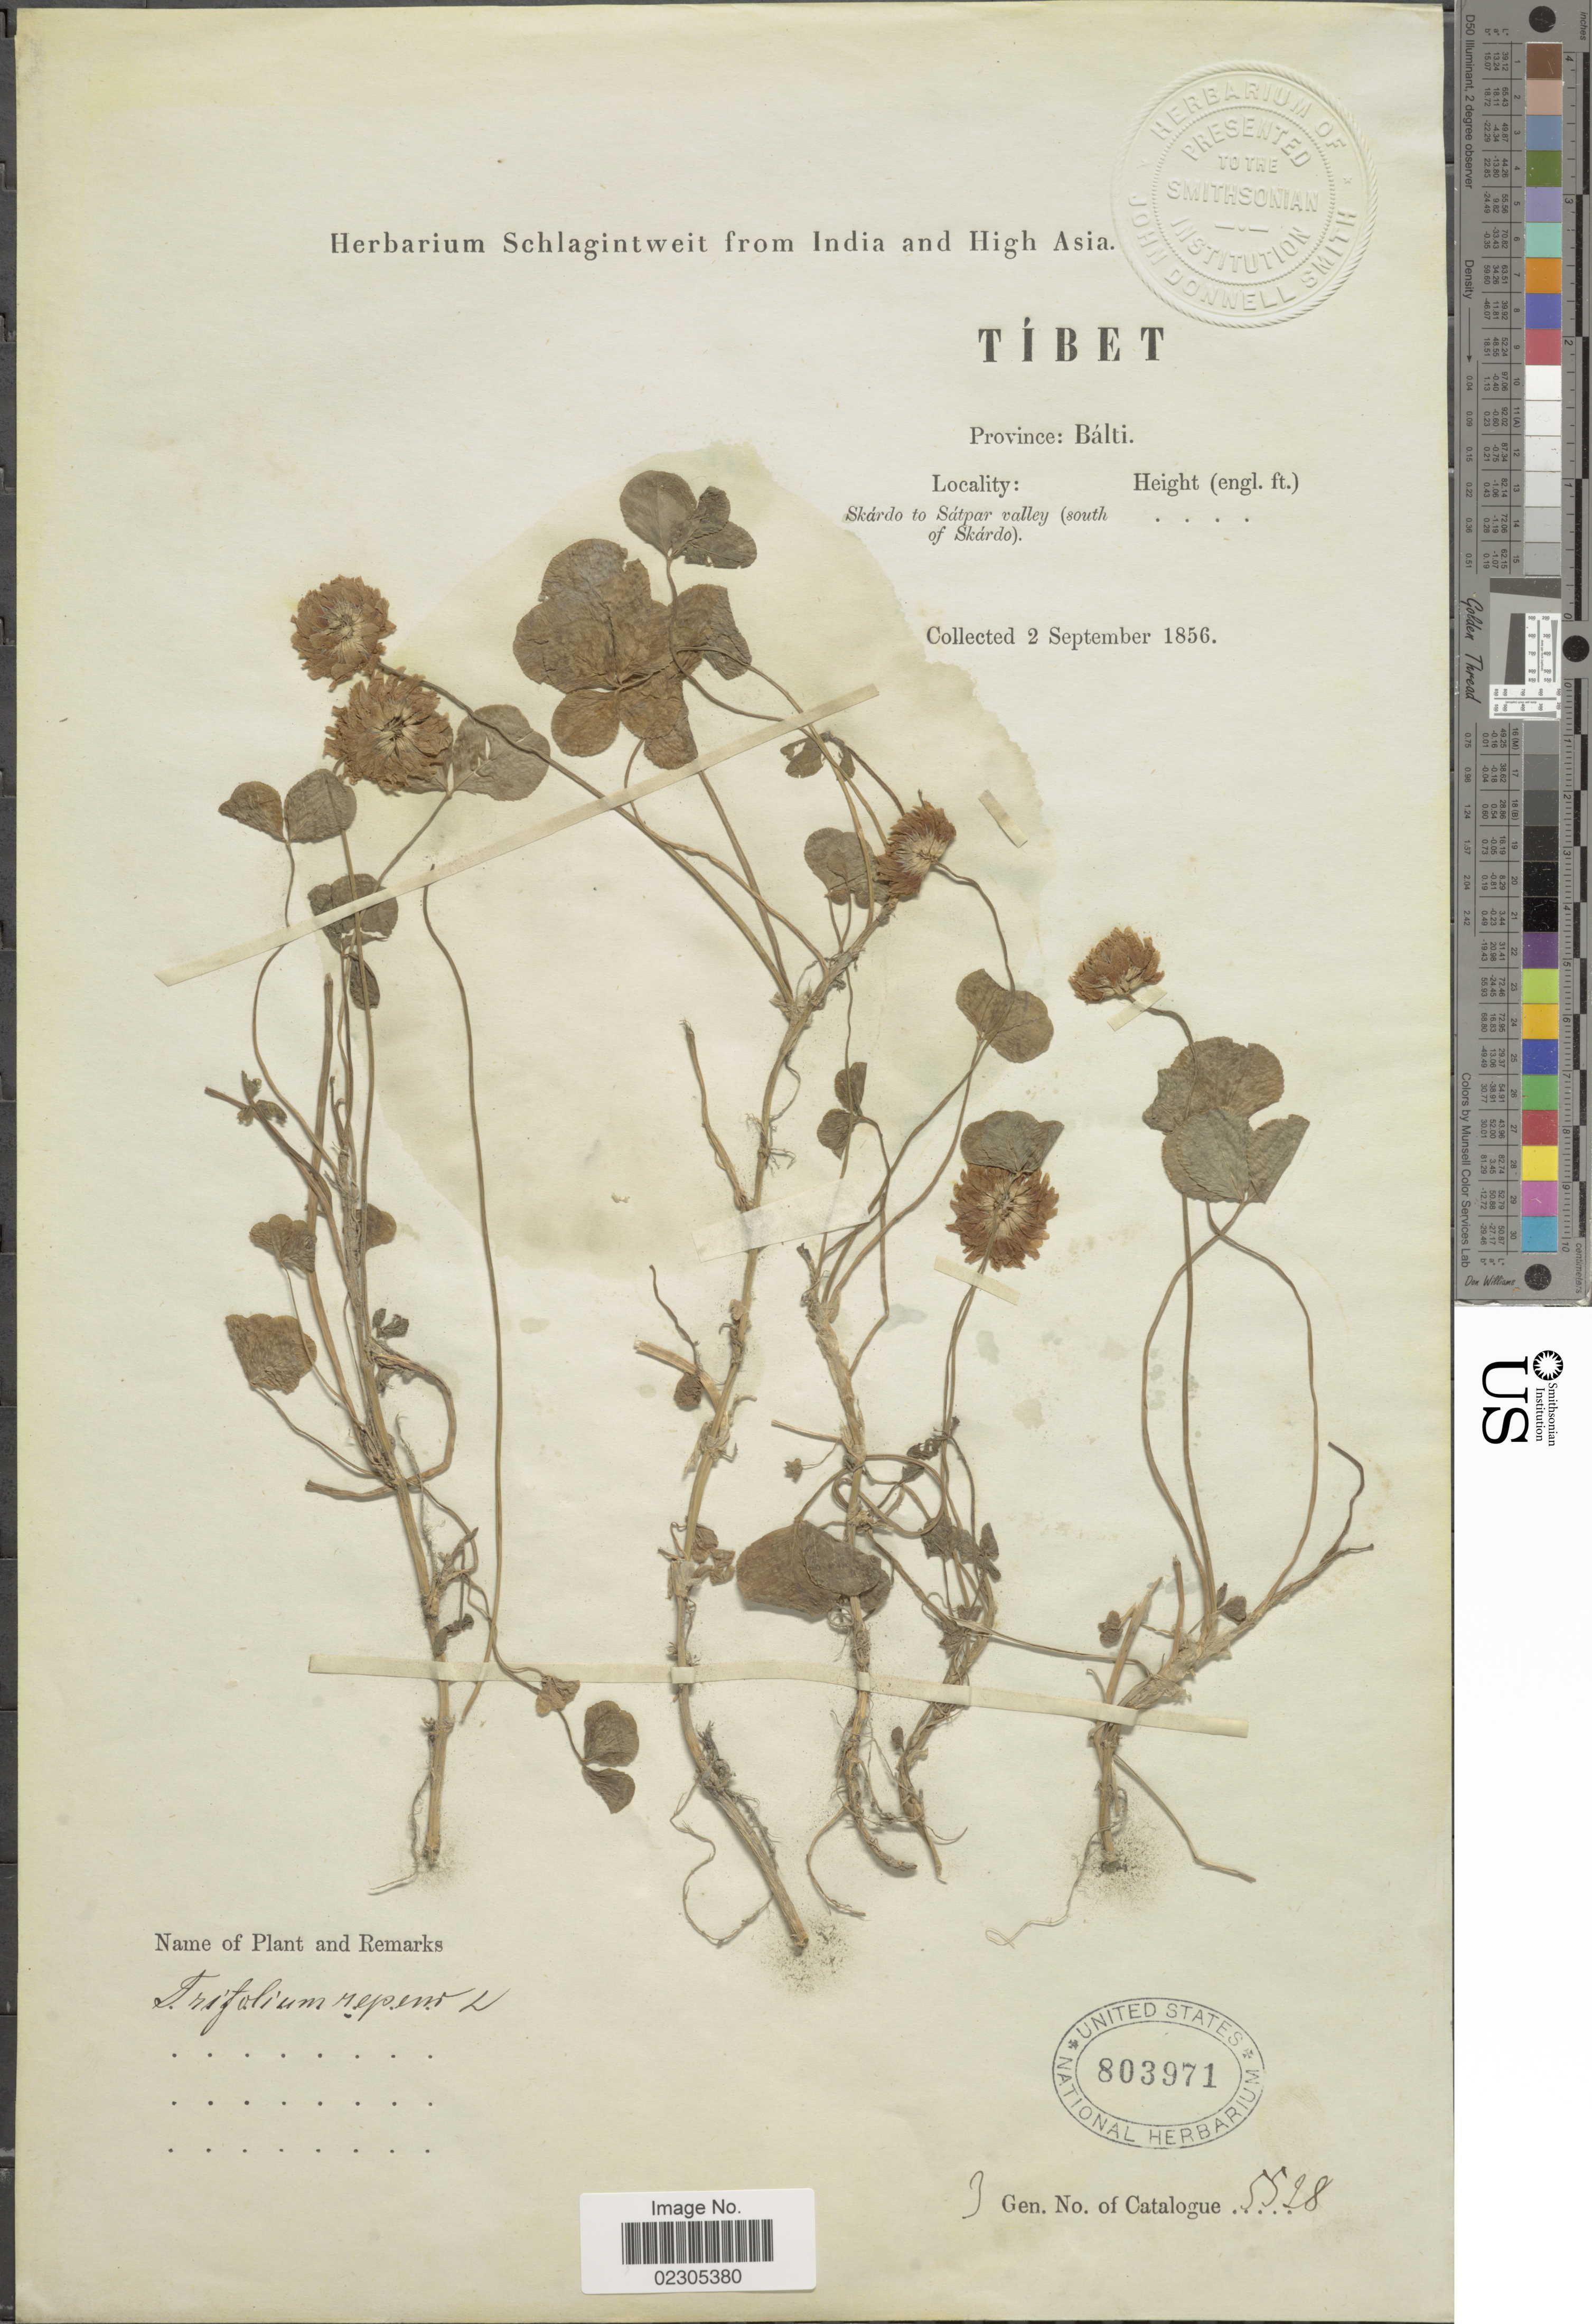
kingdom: Plantae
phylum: Tracheophyta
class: Magnoliopsida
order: Fabales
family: Fabaceae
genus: Trifolium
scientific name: Trifolium repens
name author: L.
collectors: ex herb. Schlagintweit from India and High Asia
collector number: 5528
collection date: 1856-09-02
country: China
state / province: Xizang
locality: Tibet, Province: Balti, Skardo to Satpar valley (south of Skardo)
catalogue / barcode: US 803971